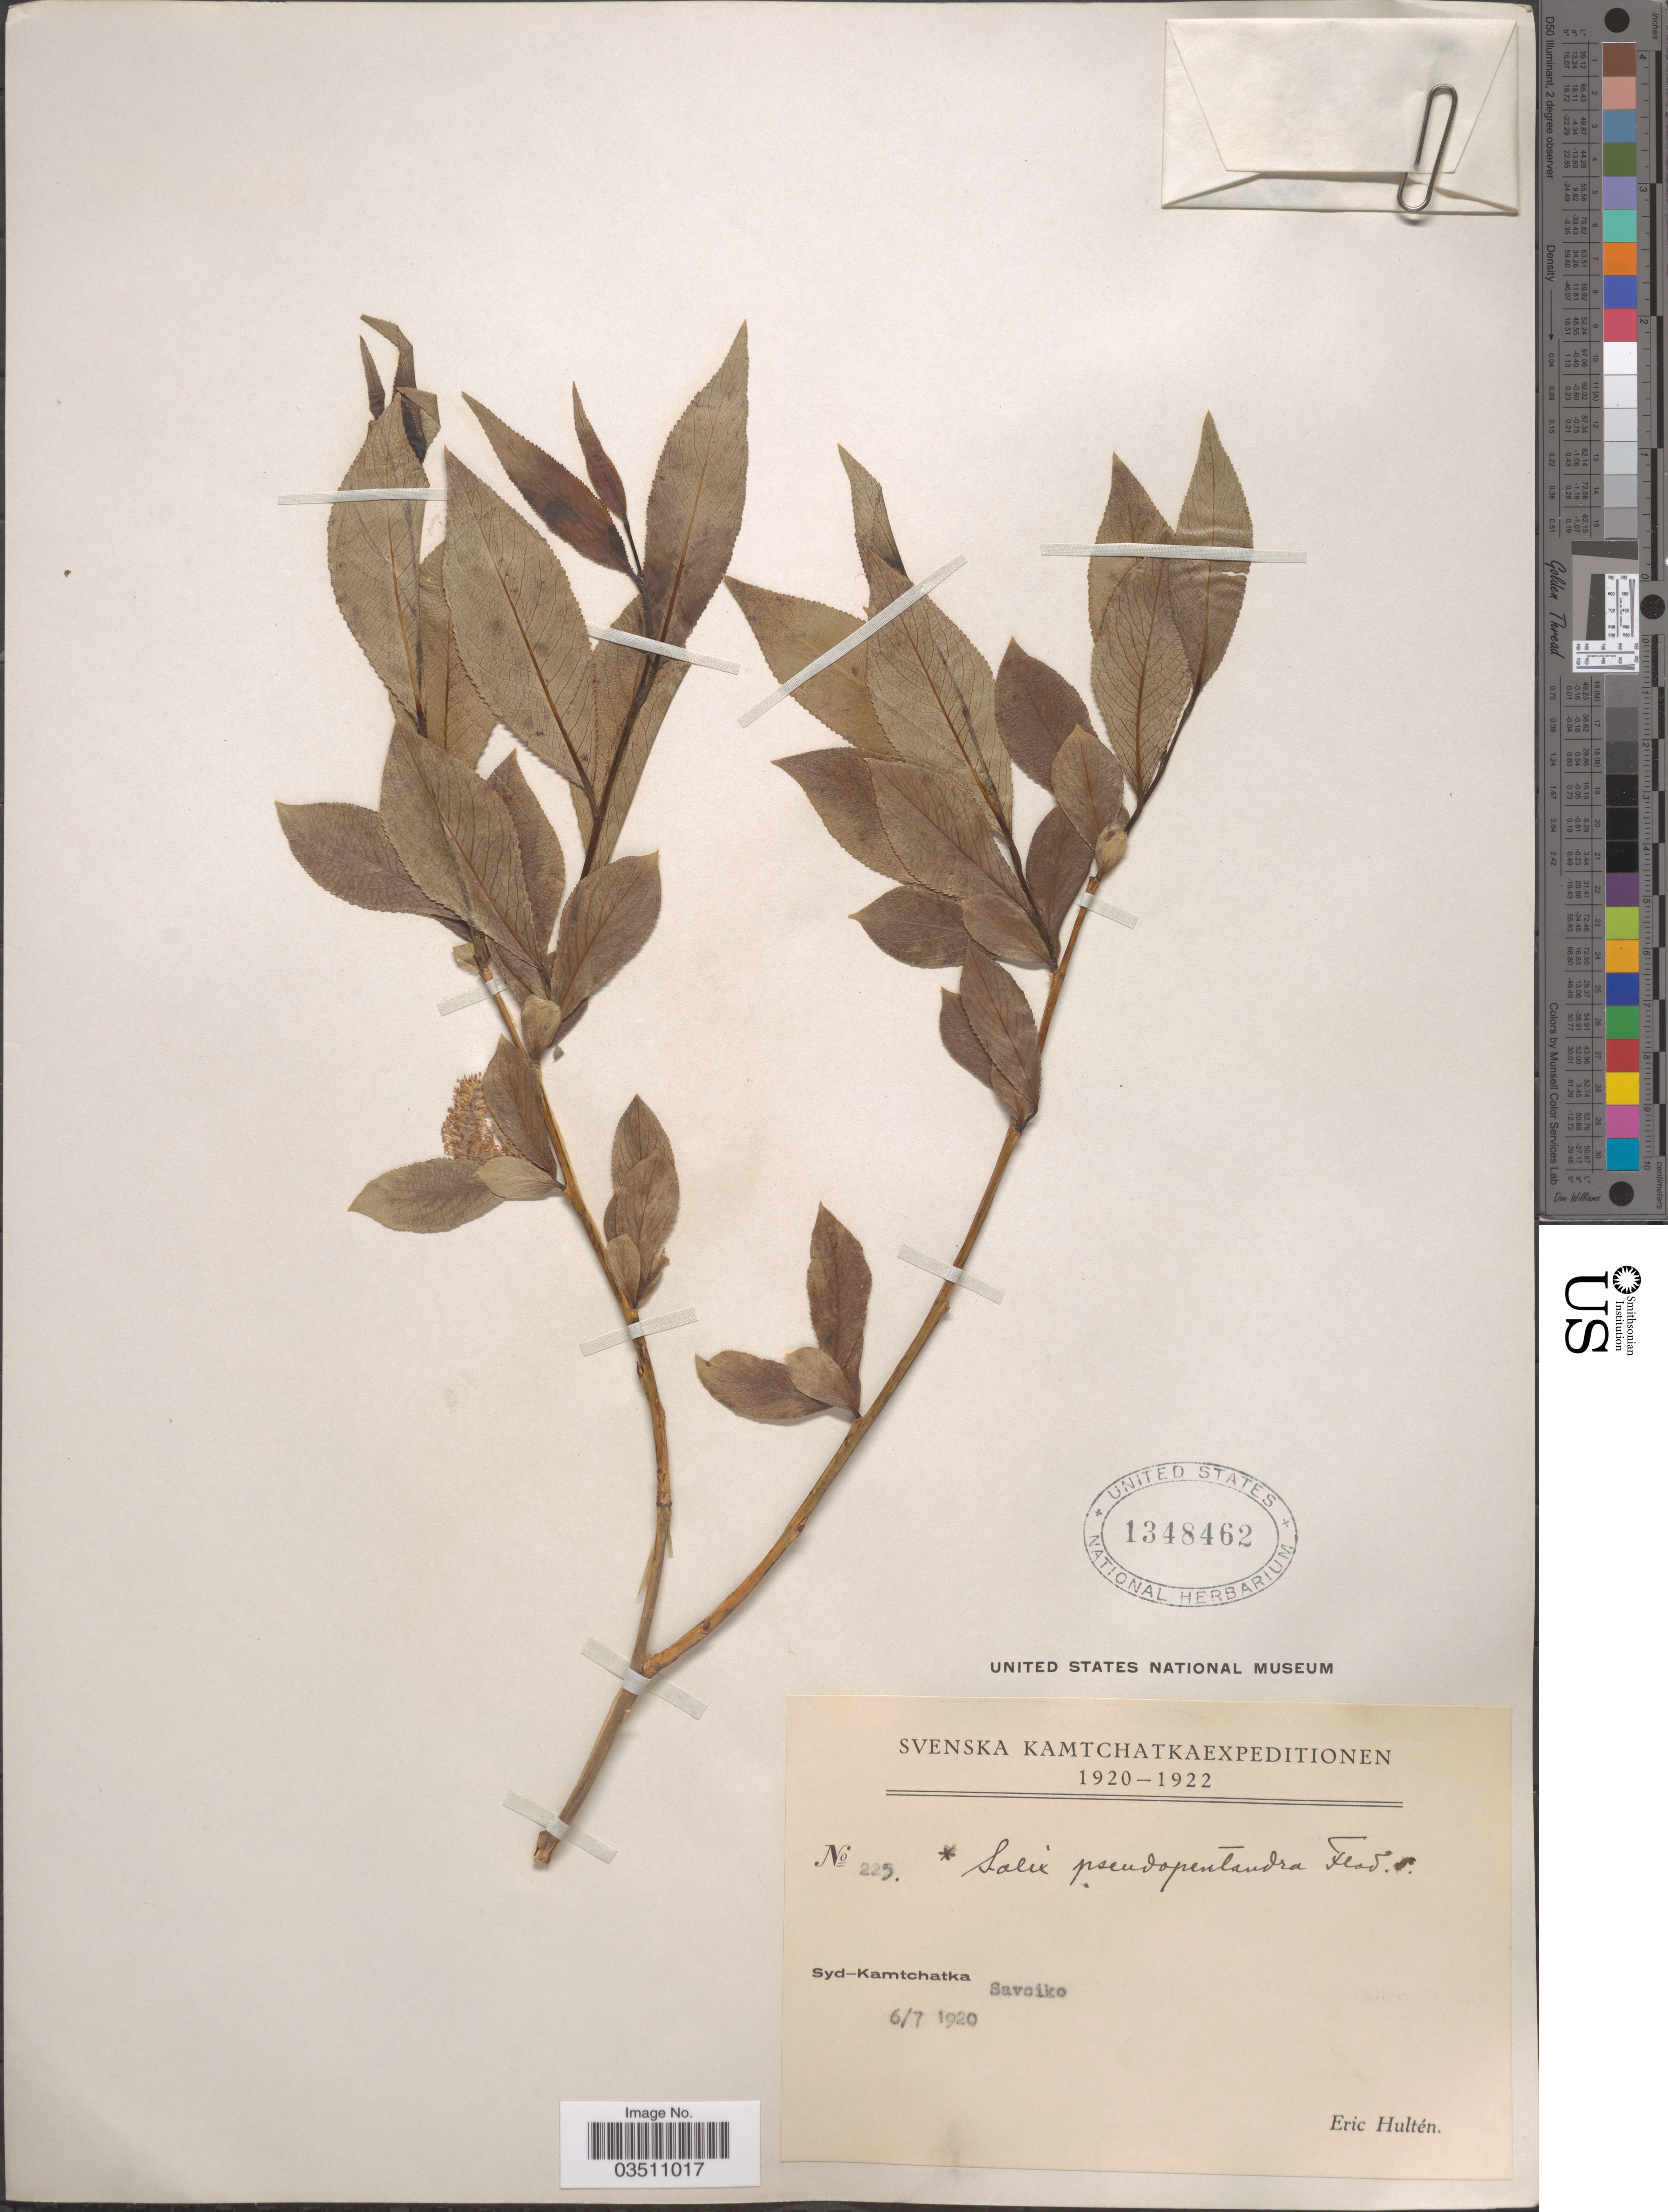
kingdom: Plantae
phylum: Tracheophyta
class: Magnoliopsida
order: Malpighiales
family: Salicaceae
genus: Salix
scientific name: Salix pseudopentandra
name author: Flod.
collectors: E. G. Hultén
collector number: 225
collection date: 1920-07-06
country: Russian Federation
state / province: Kamchatka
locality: Syd-Kamchatka Savoiko.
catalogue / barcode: US 1348462